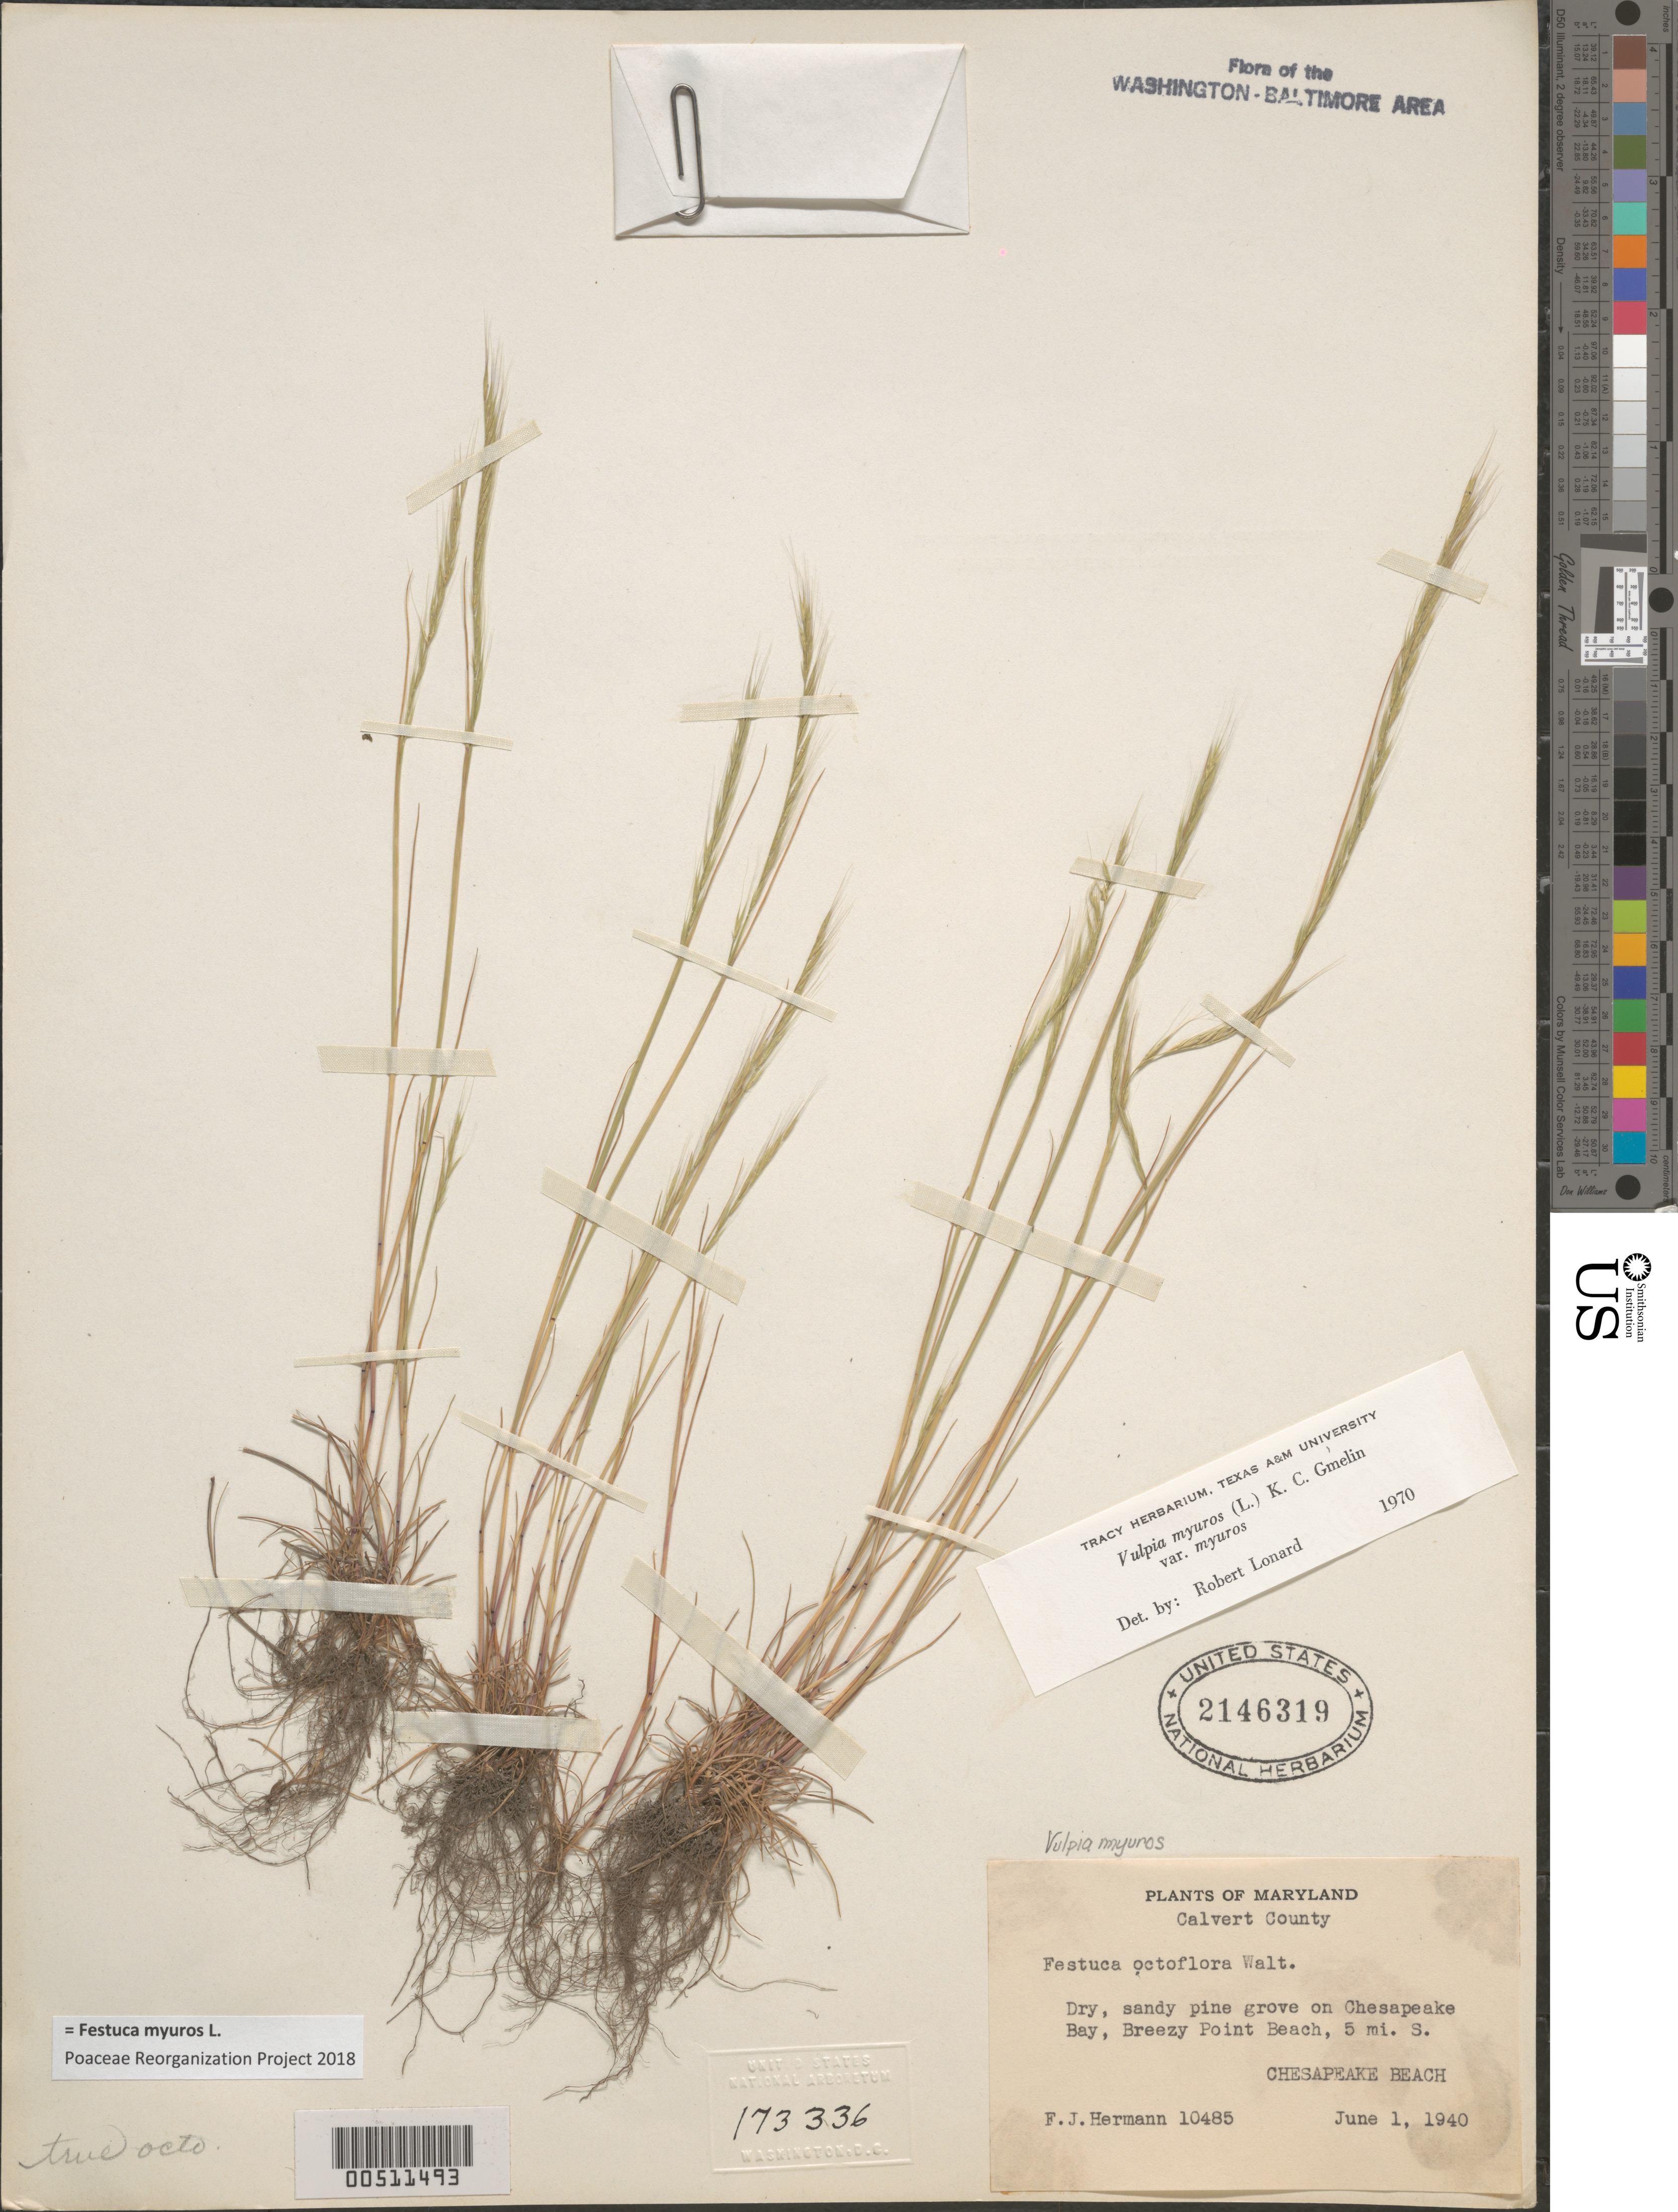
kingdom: Plantae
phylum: Tracheophyta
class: Liliopsida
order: Poales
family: Poaceae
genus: Festuca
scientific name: Festuca myuros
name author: L.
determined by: Poaceae Reorganization Project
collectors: F. J. Hermann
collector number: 10485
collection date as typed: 01 Jun 1940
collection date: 1940-06-01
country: United States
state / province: Maryland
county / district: Calvert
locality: S of Chesapeake Beach, Chesapeake Bay, Breezy Point Beach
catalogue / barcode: US 2146319